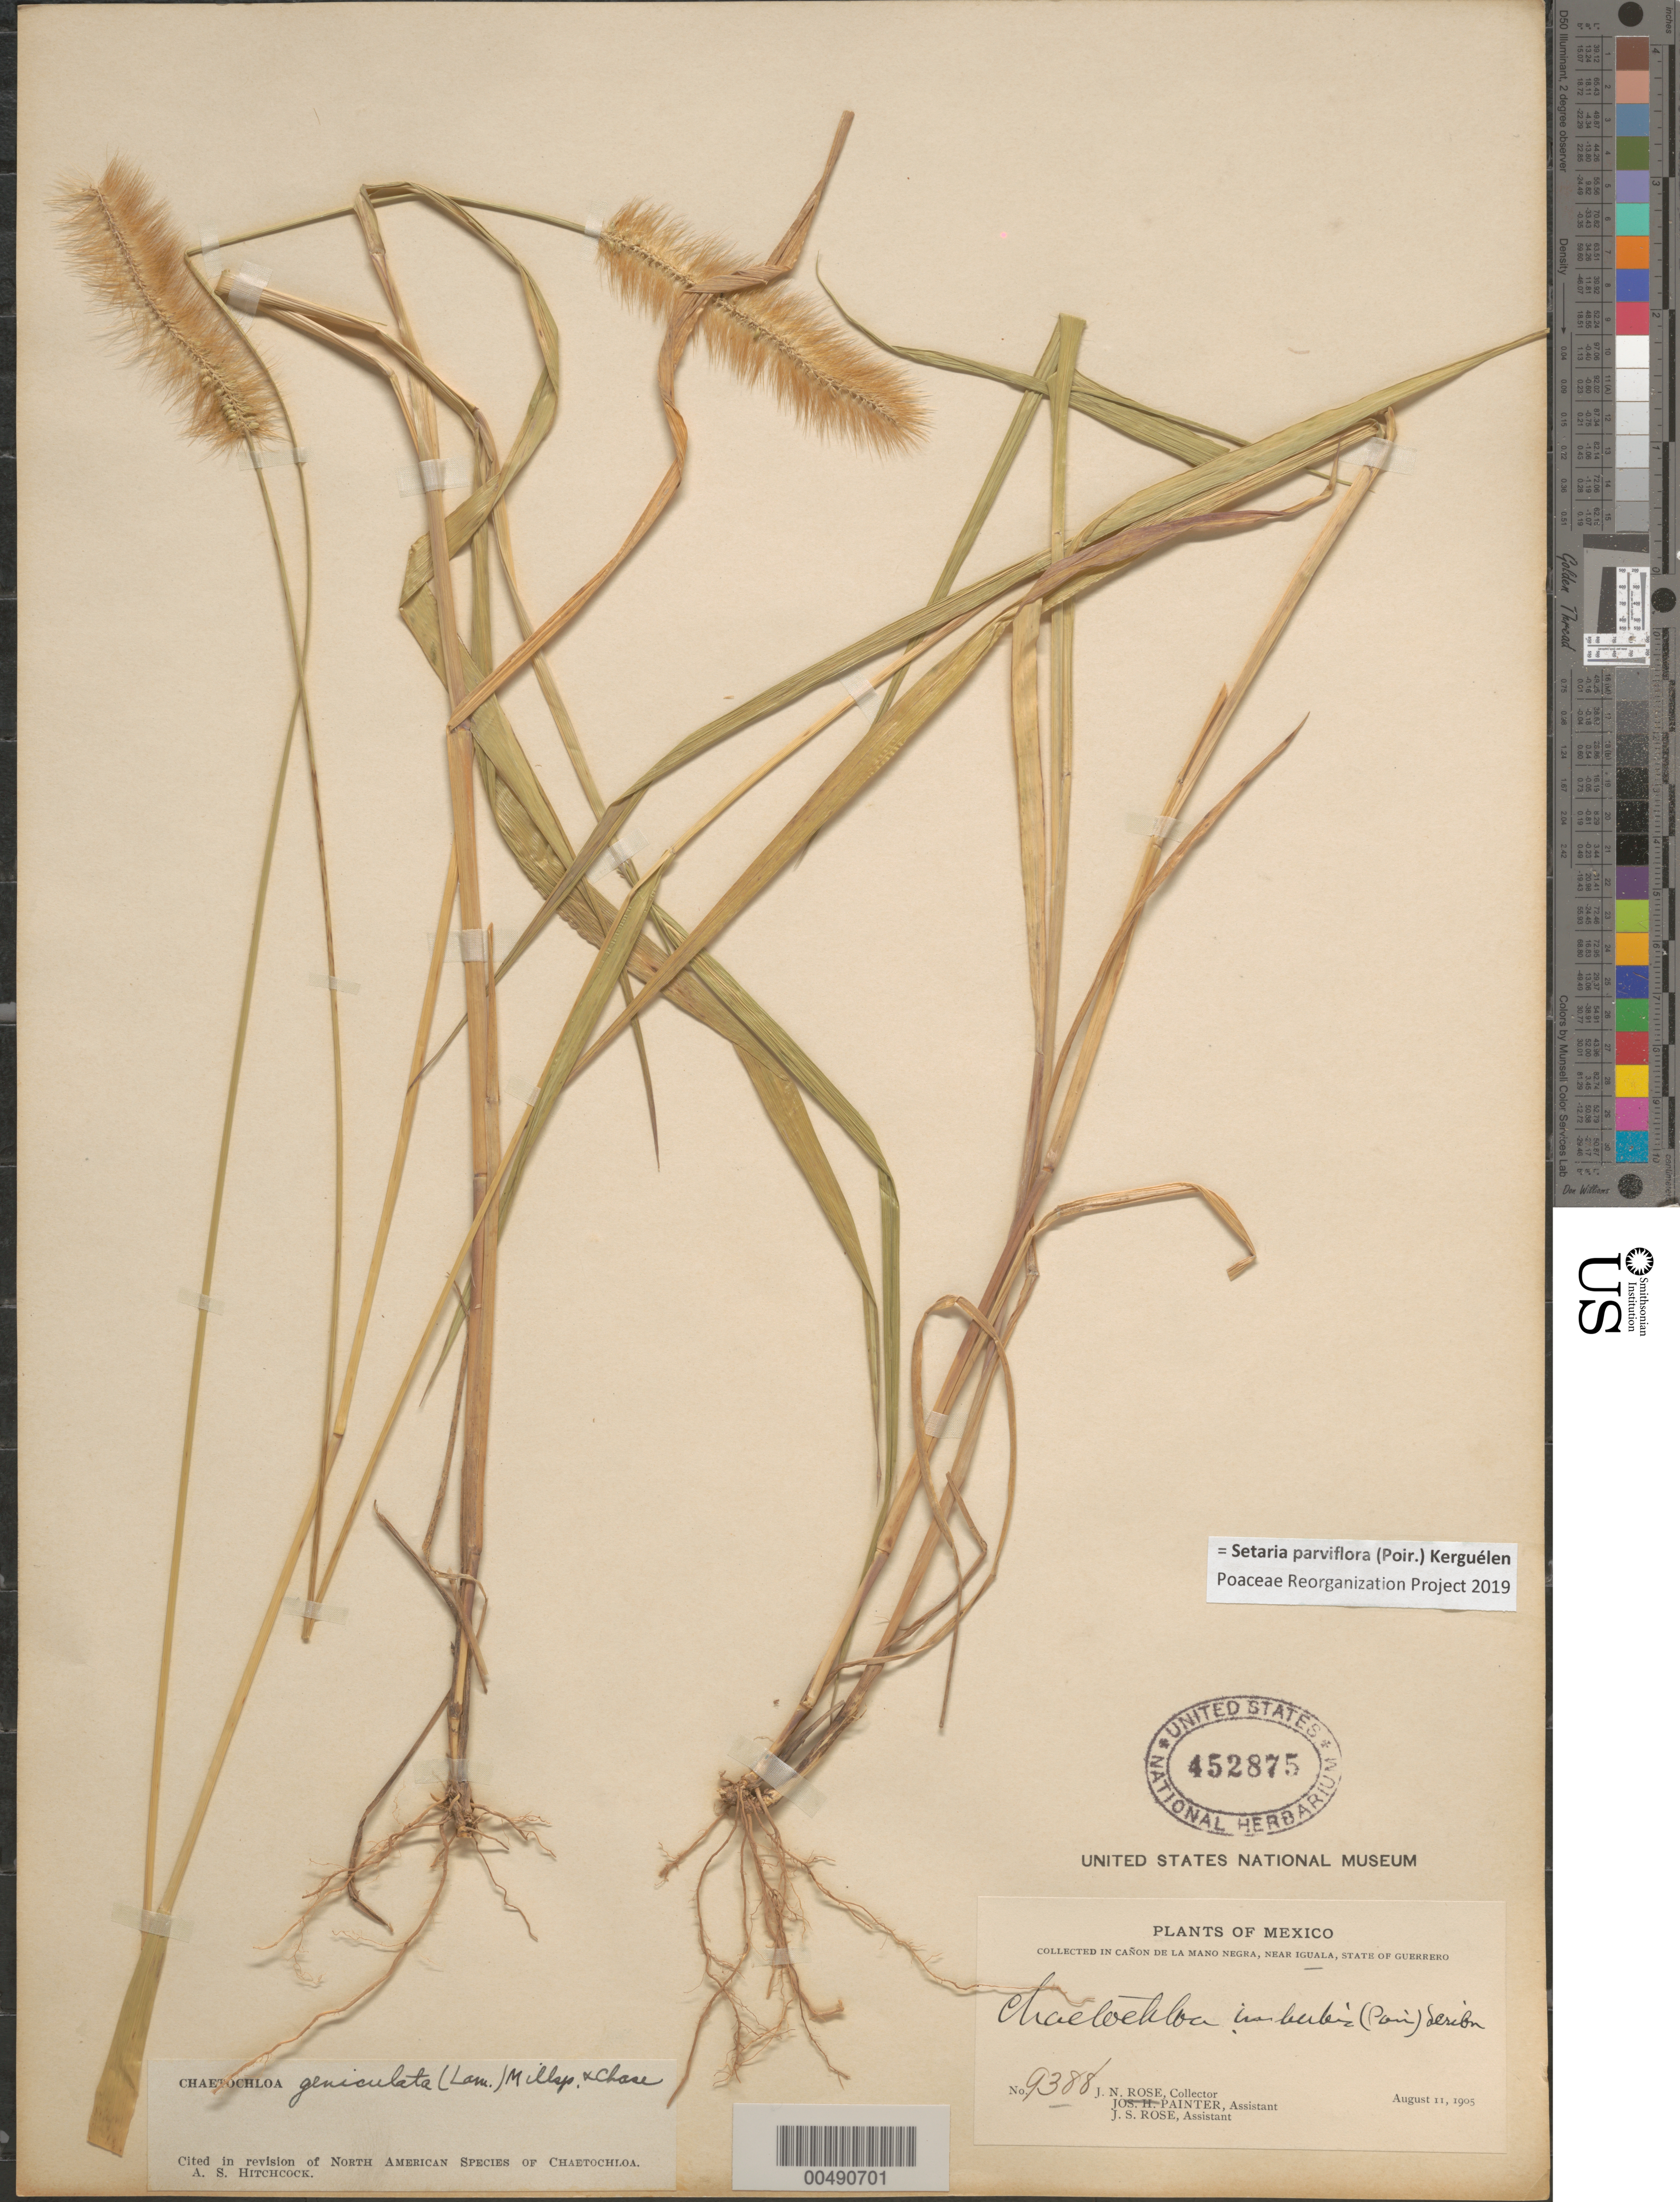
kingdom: Plantae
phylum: Tracheophyta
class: Liliopsida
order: Poales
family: Poaceae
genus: Setaria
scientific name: Setaria parviflora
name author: (Poir.) Kerguélen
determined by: Poaceae Reorganization Project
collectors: J. N. Rose, J. H. Painter & J. S. Rose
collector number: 9388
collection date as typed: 11 Aug 1905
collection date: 1905-08-11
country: Mexico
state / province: Guerrero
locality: In Cañon de la Mano Negra, near Iguala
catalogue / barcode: US 452875